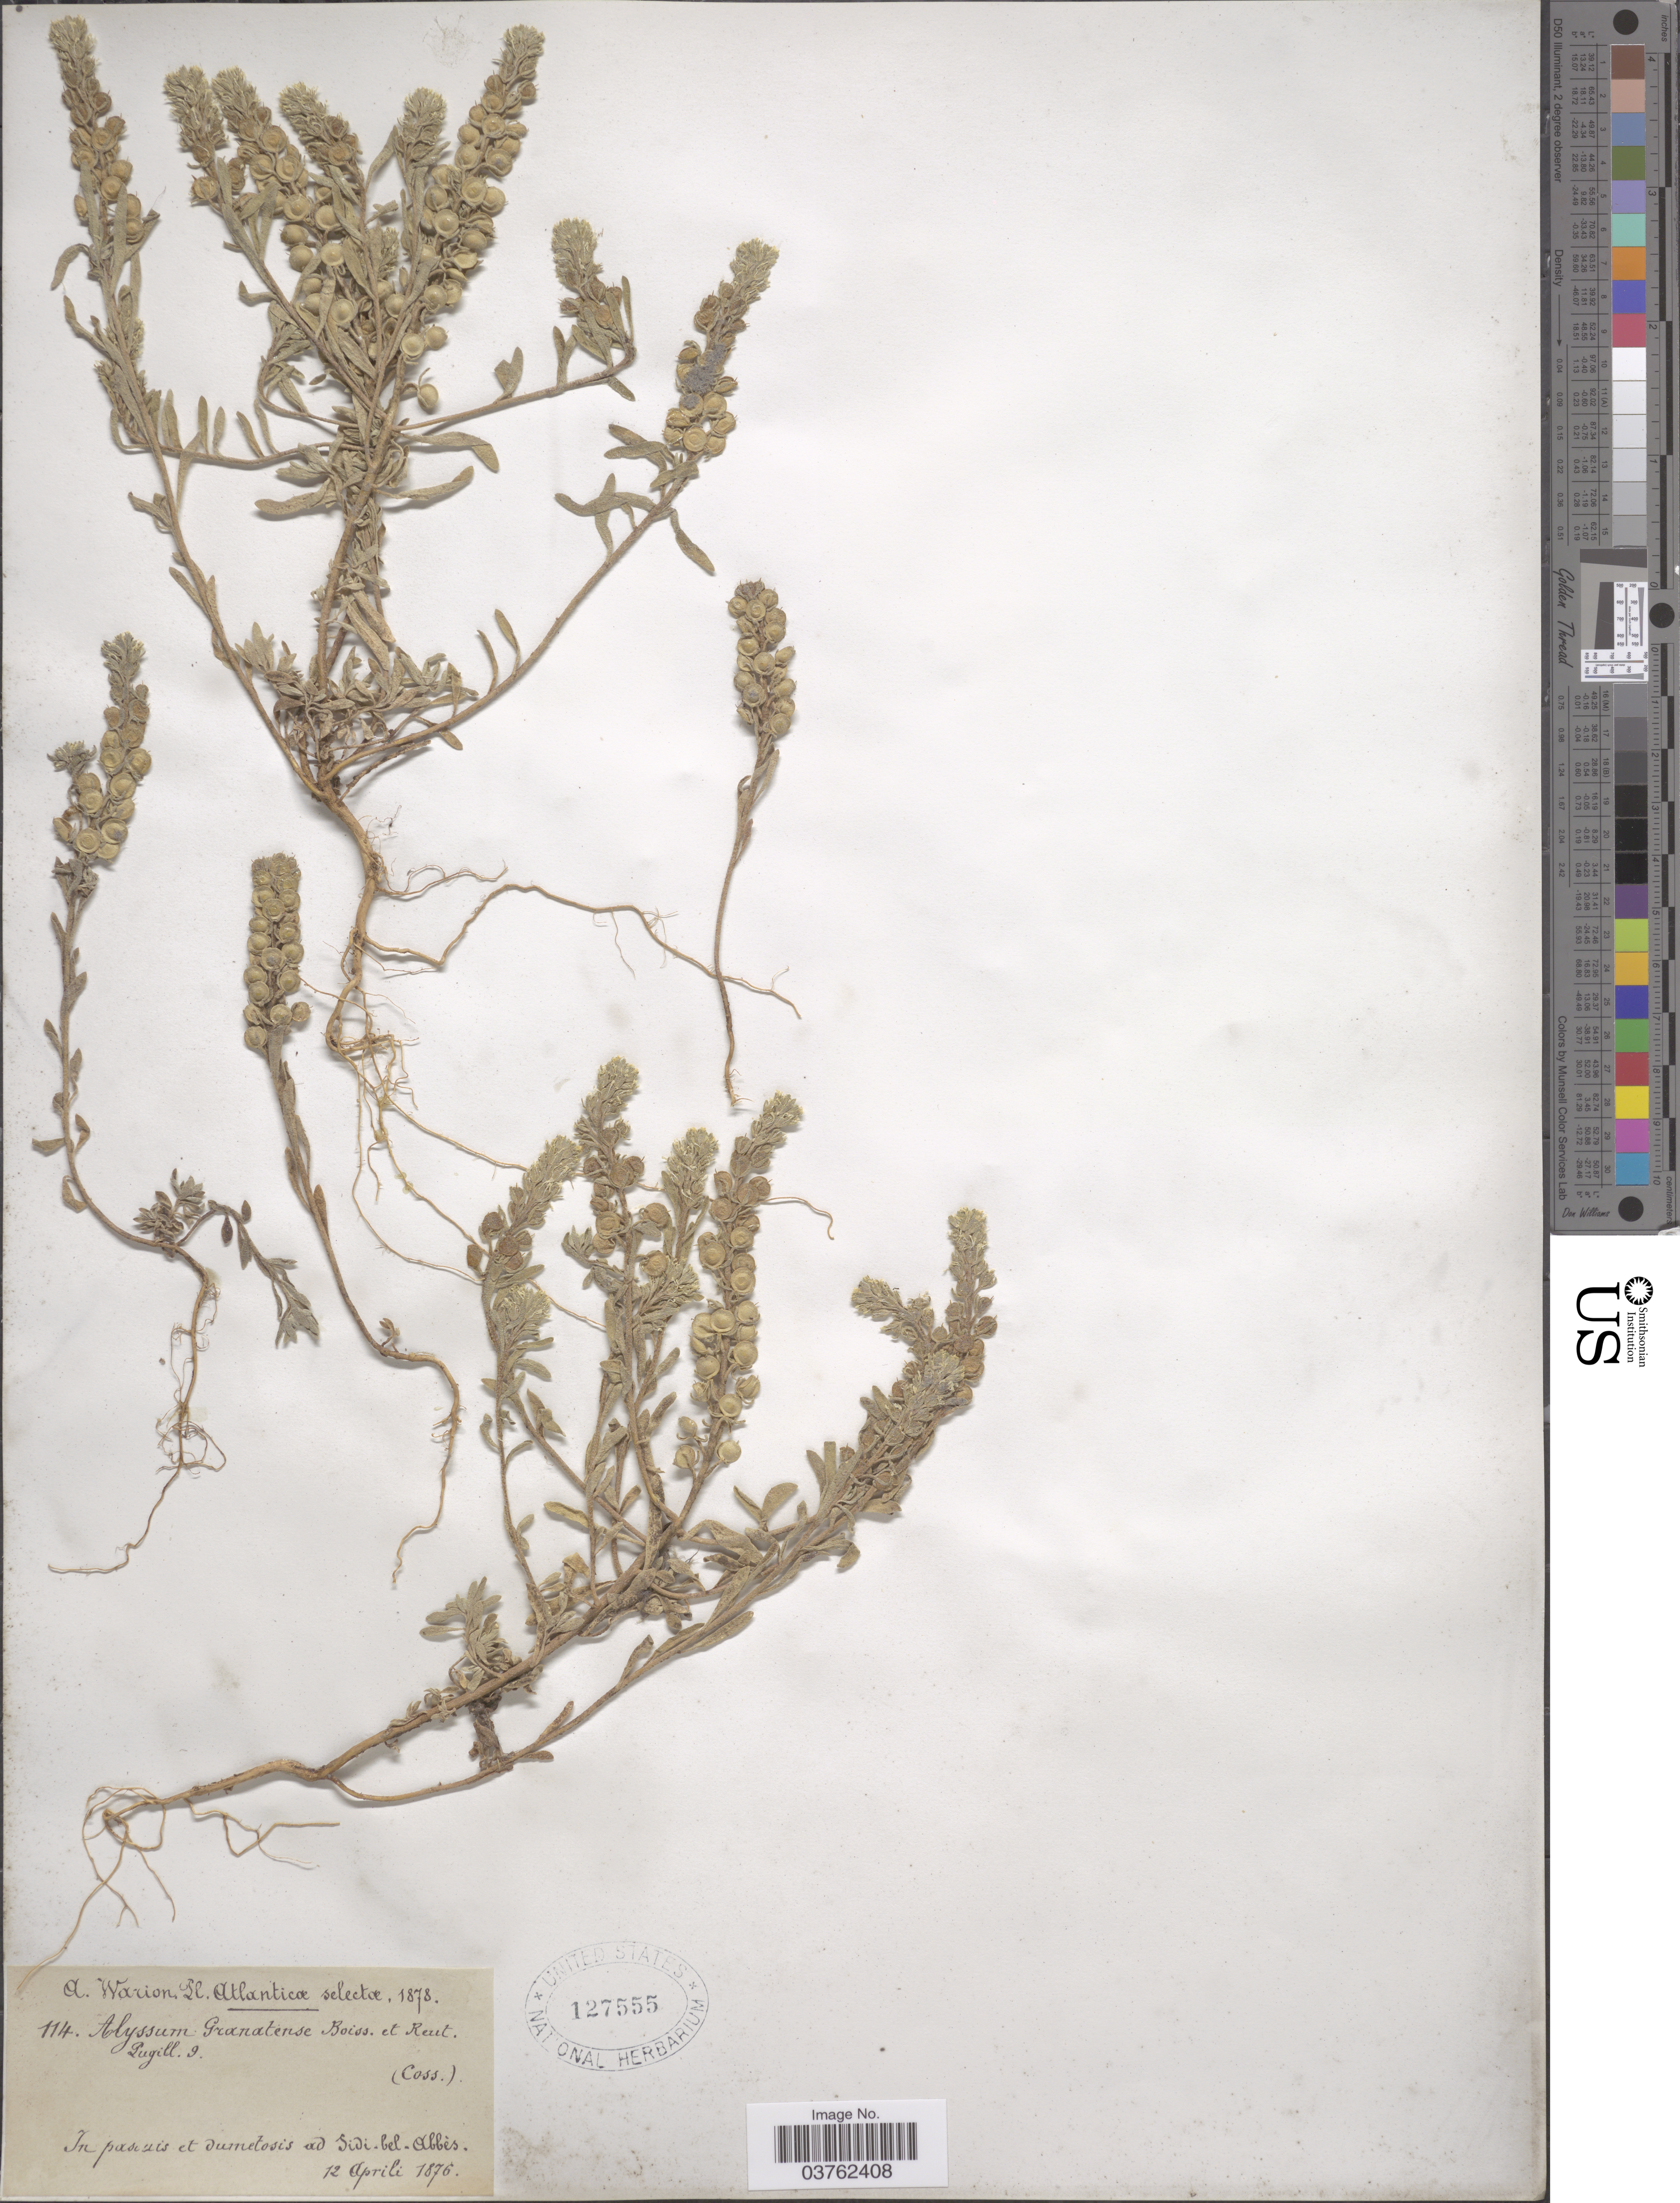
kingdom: Plantae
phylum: Tracheophyta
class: Magnoliopsida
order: Brassicales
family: Brassicaceae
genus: Alyssum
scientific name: Alyssum granatense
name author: Boiss. & Reut.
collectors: A. Warion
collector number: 114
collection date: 1876-04-12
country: Algeria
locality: Atlanticæ selectæ. In pascuis et dumetosis ad Sidi-bel-Abbès.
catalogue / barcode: US 127555